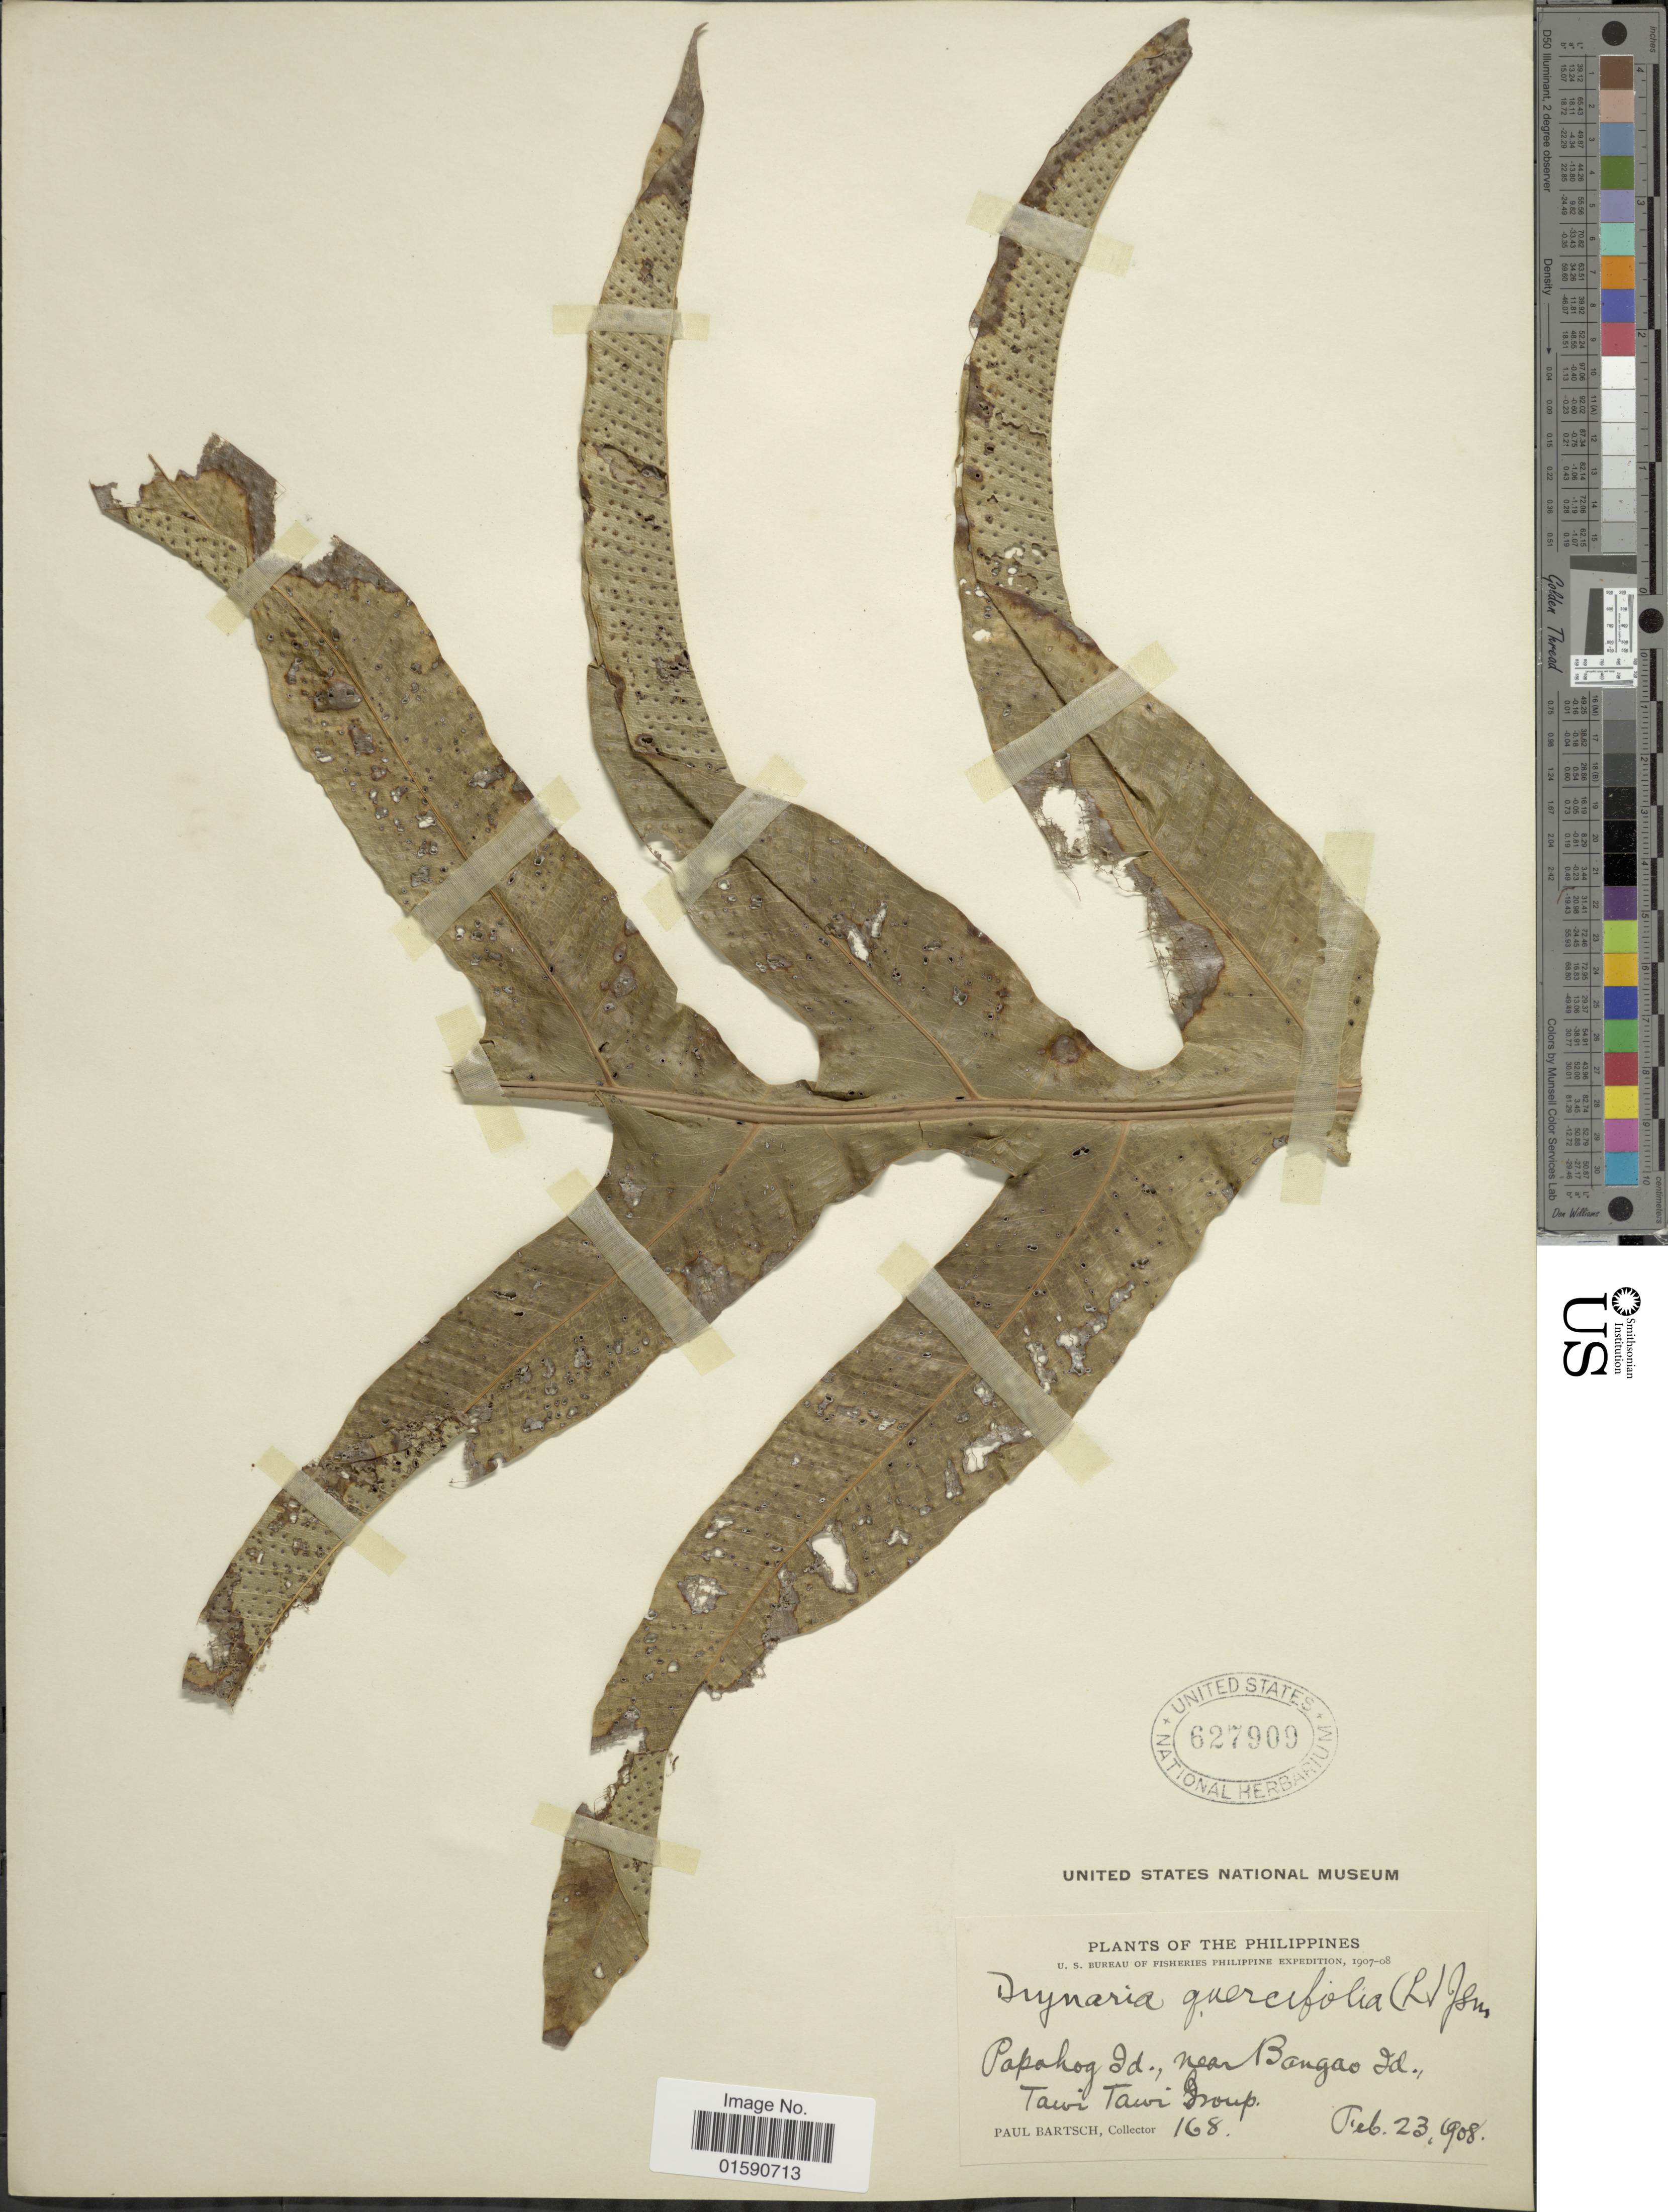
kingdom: Plantae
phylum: Tracheophyta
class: Polypodiopsida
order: Polypodiales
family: Polypodiaceae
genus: Drynaria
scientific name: Drynaria quercifolia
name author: (L.) J. Sm.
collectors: P. Bartsch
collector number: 168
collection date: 1908-02-23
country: Philippines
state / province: Muslim Mindanao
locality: Papahog Id., near Bangao Id., Tawi Tawi Group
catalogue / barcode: US 627900